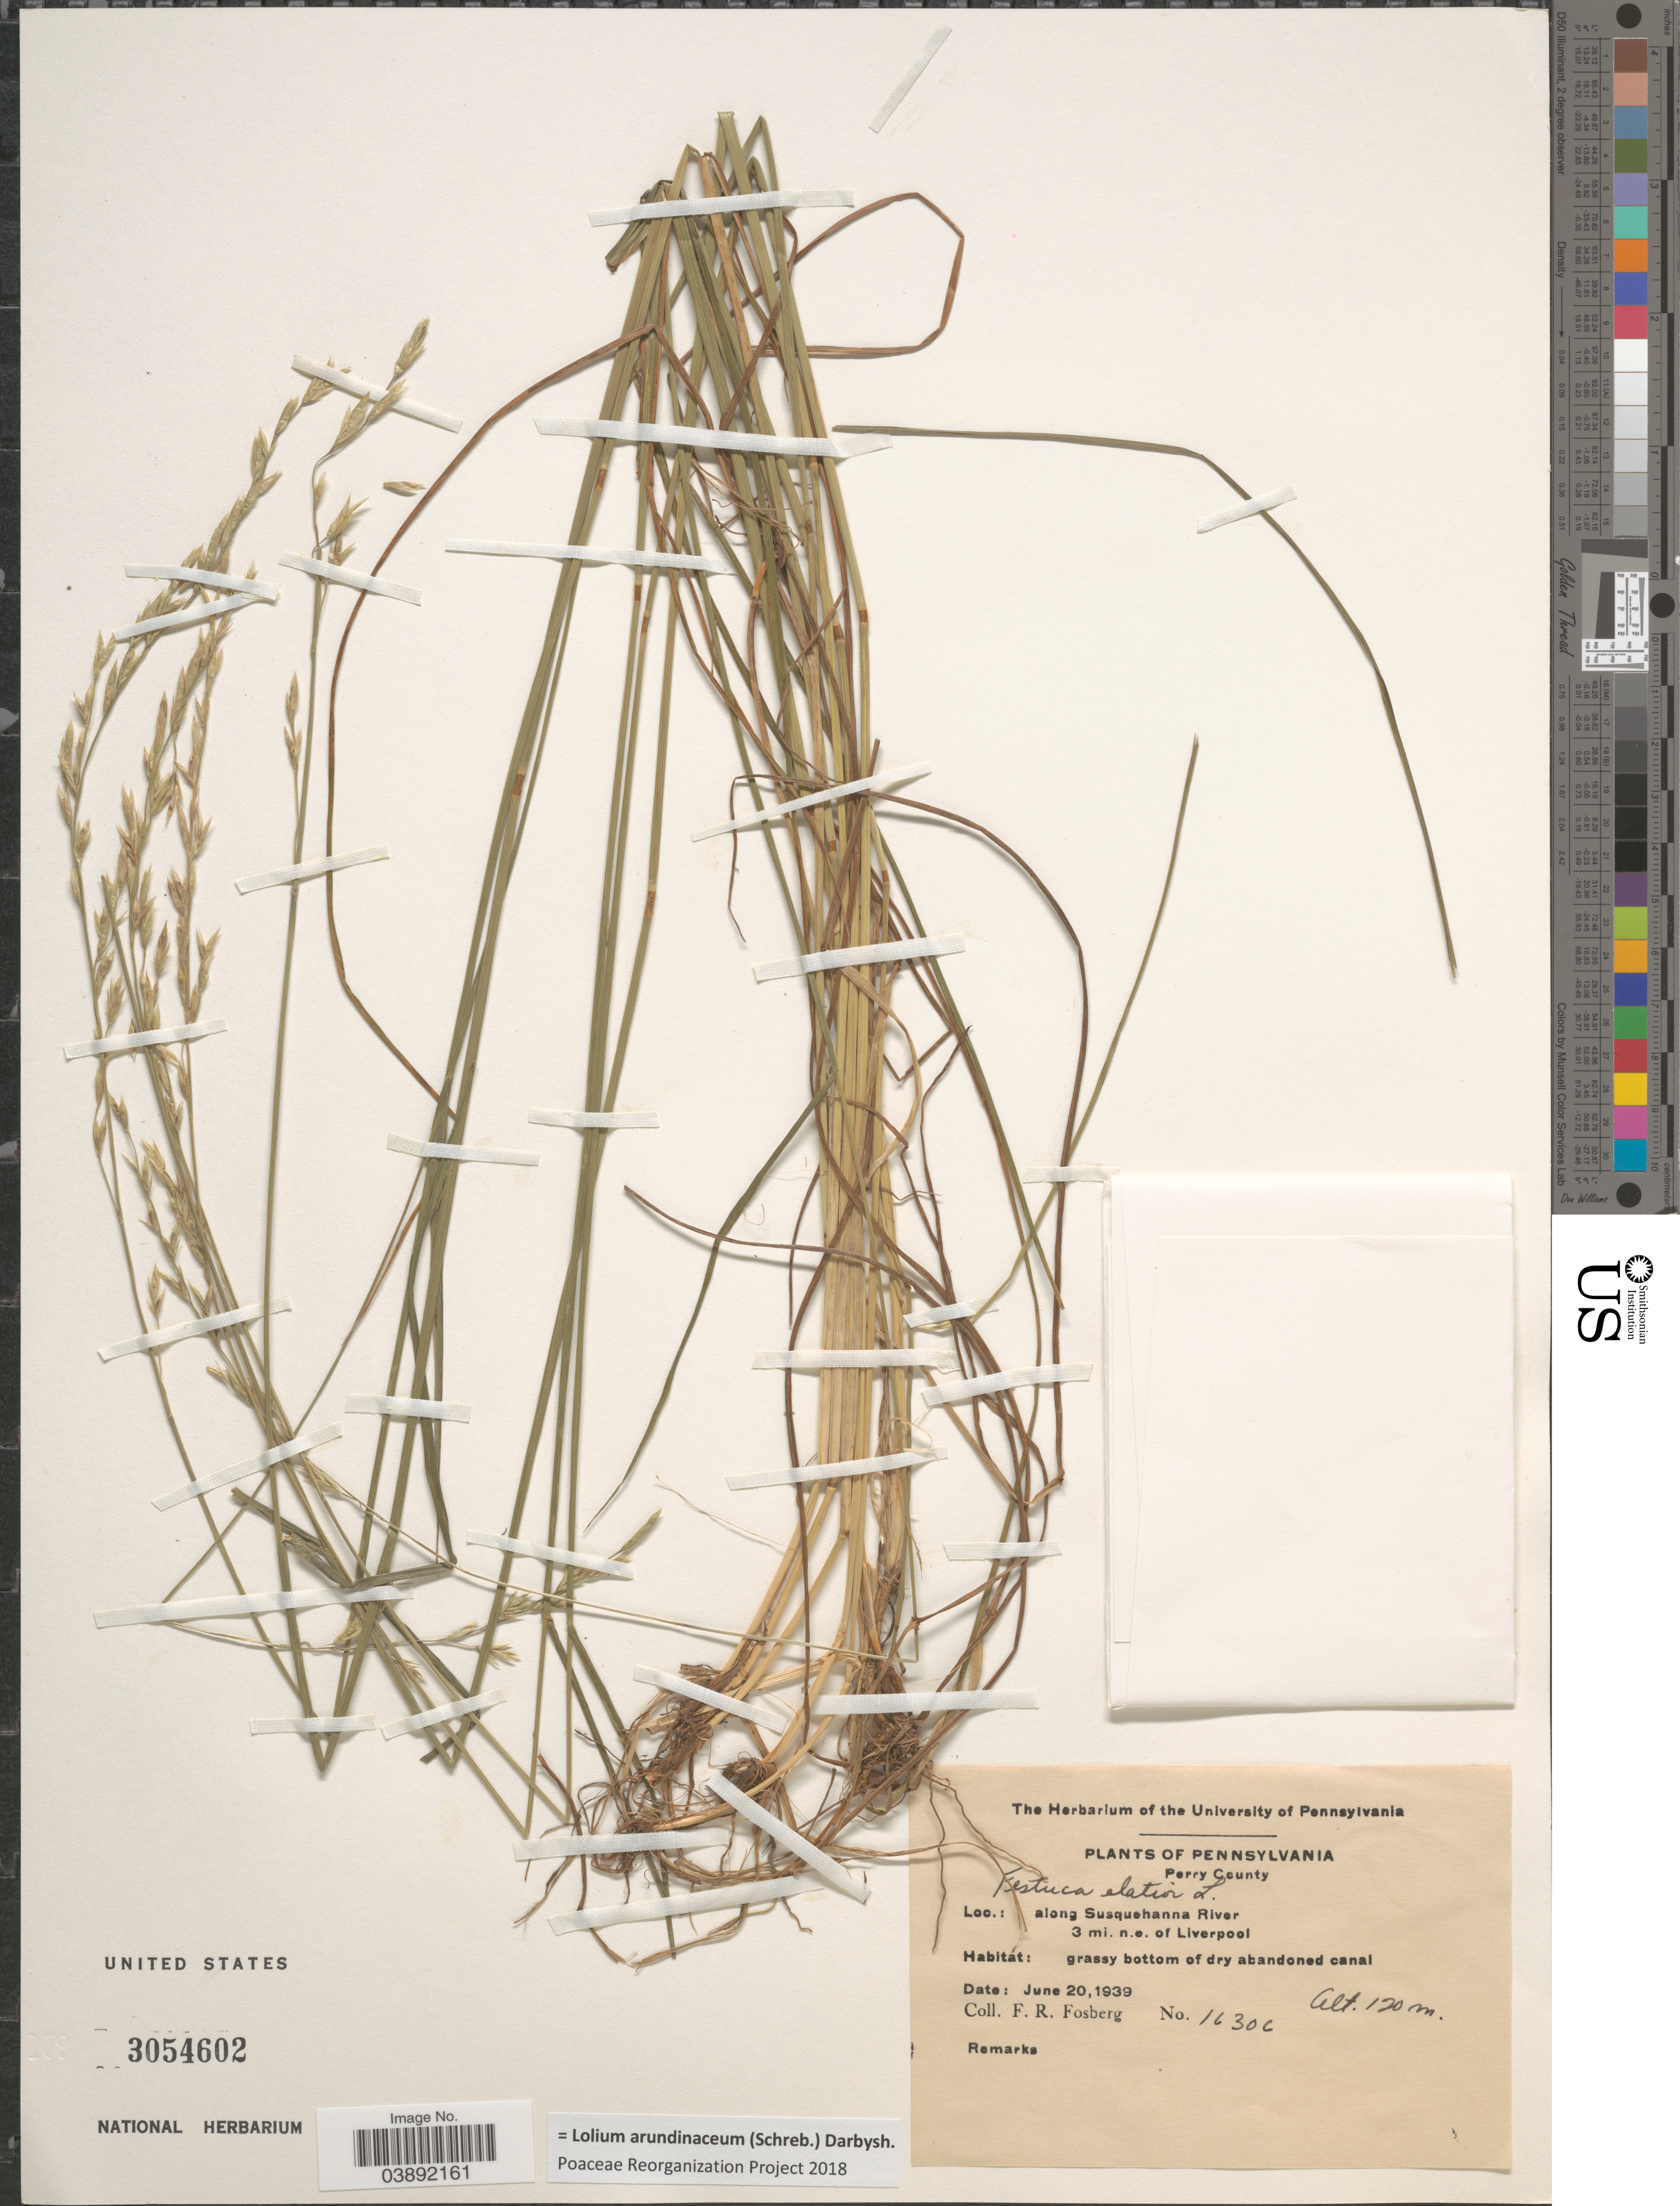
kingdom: Plantae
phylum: Tracheophyta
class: Liliopsida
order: Poales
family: Poaceae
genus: Lolium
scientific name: Lolium arundinaceum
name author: (Schreb.) Darbysh.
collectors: F. R. Fosberg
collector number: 16306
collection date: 1939-06-20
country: United States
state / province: Pennsylvania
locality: Perry County. Along Susquehanna River. 3 mi. n.e. of Liverpool.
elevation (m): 120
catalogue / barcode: US 3054602